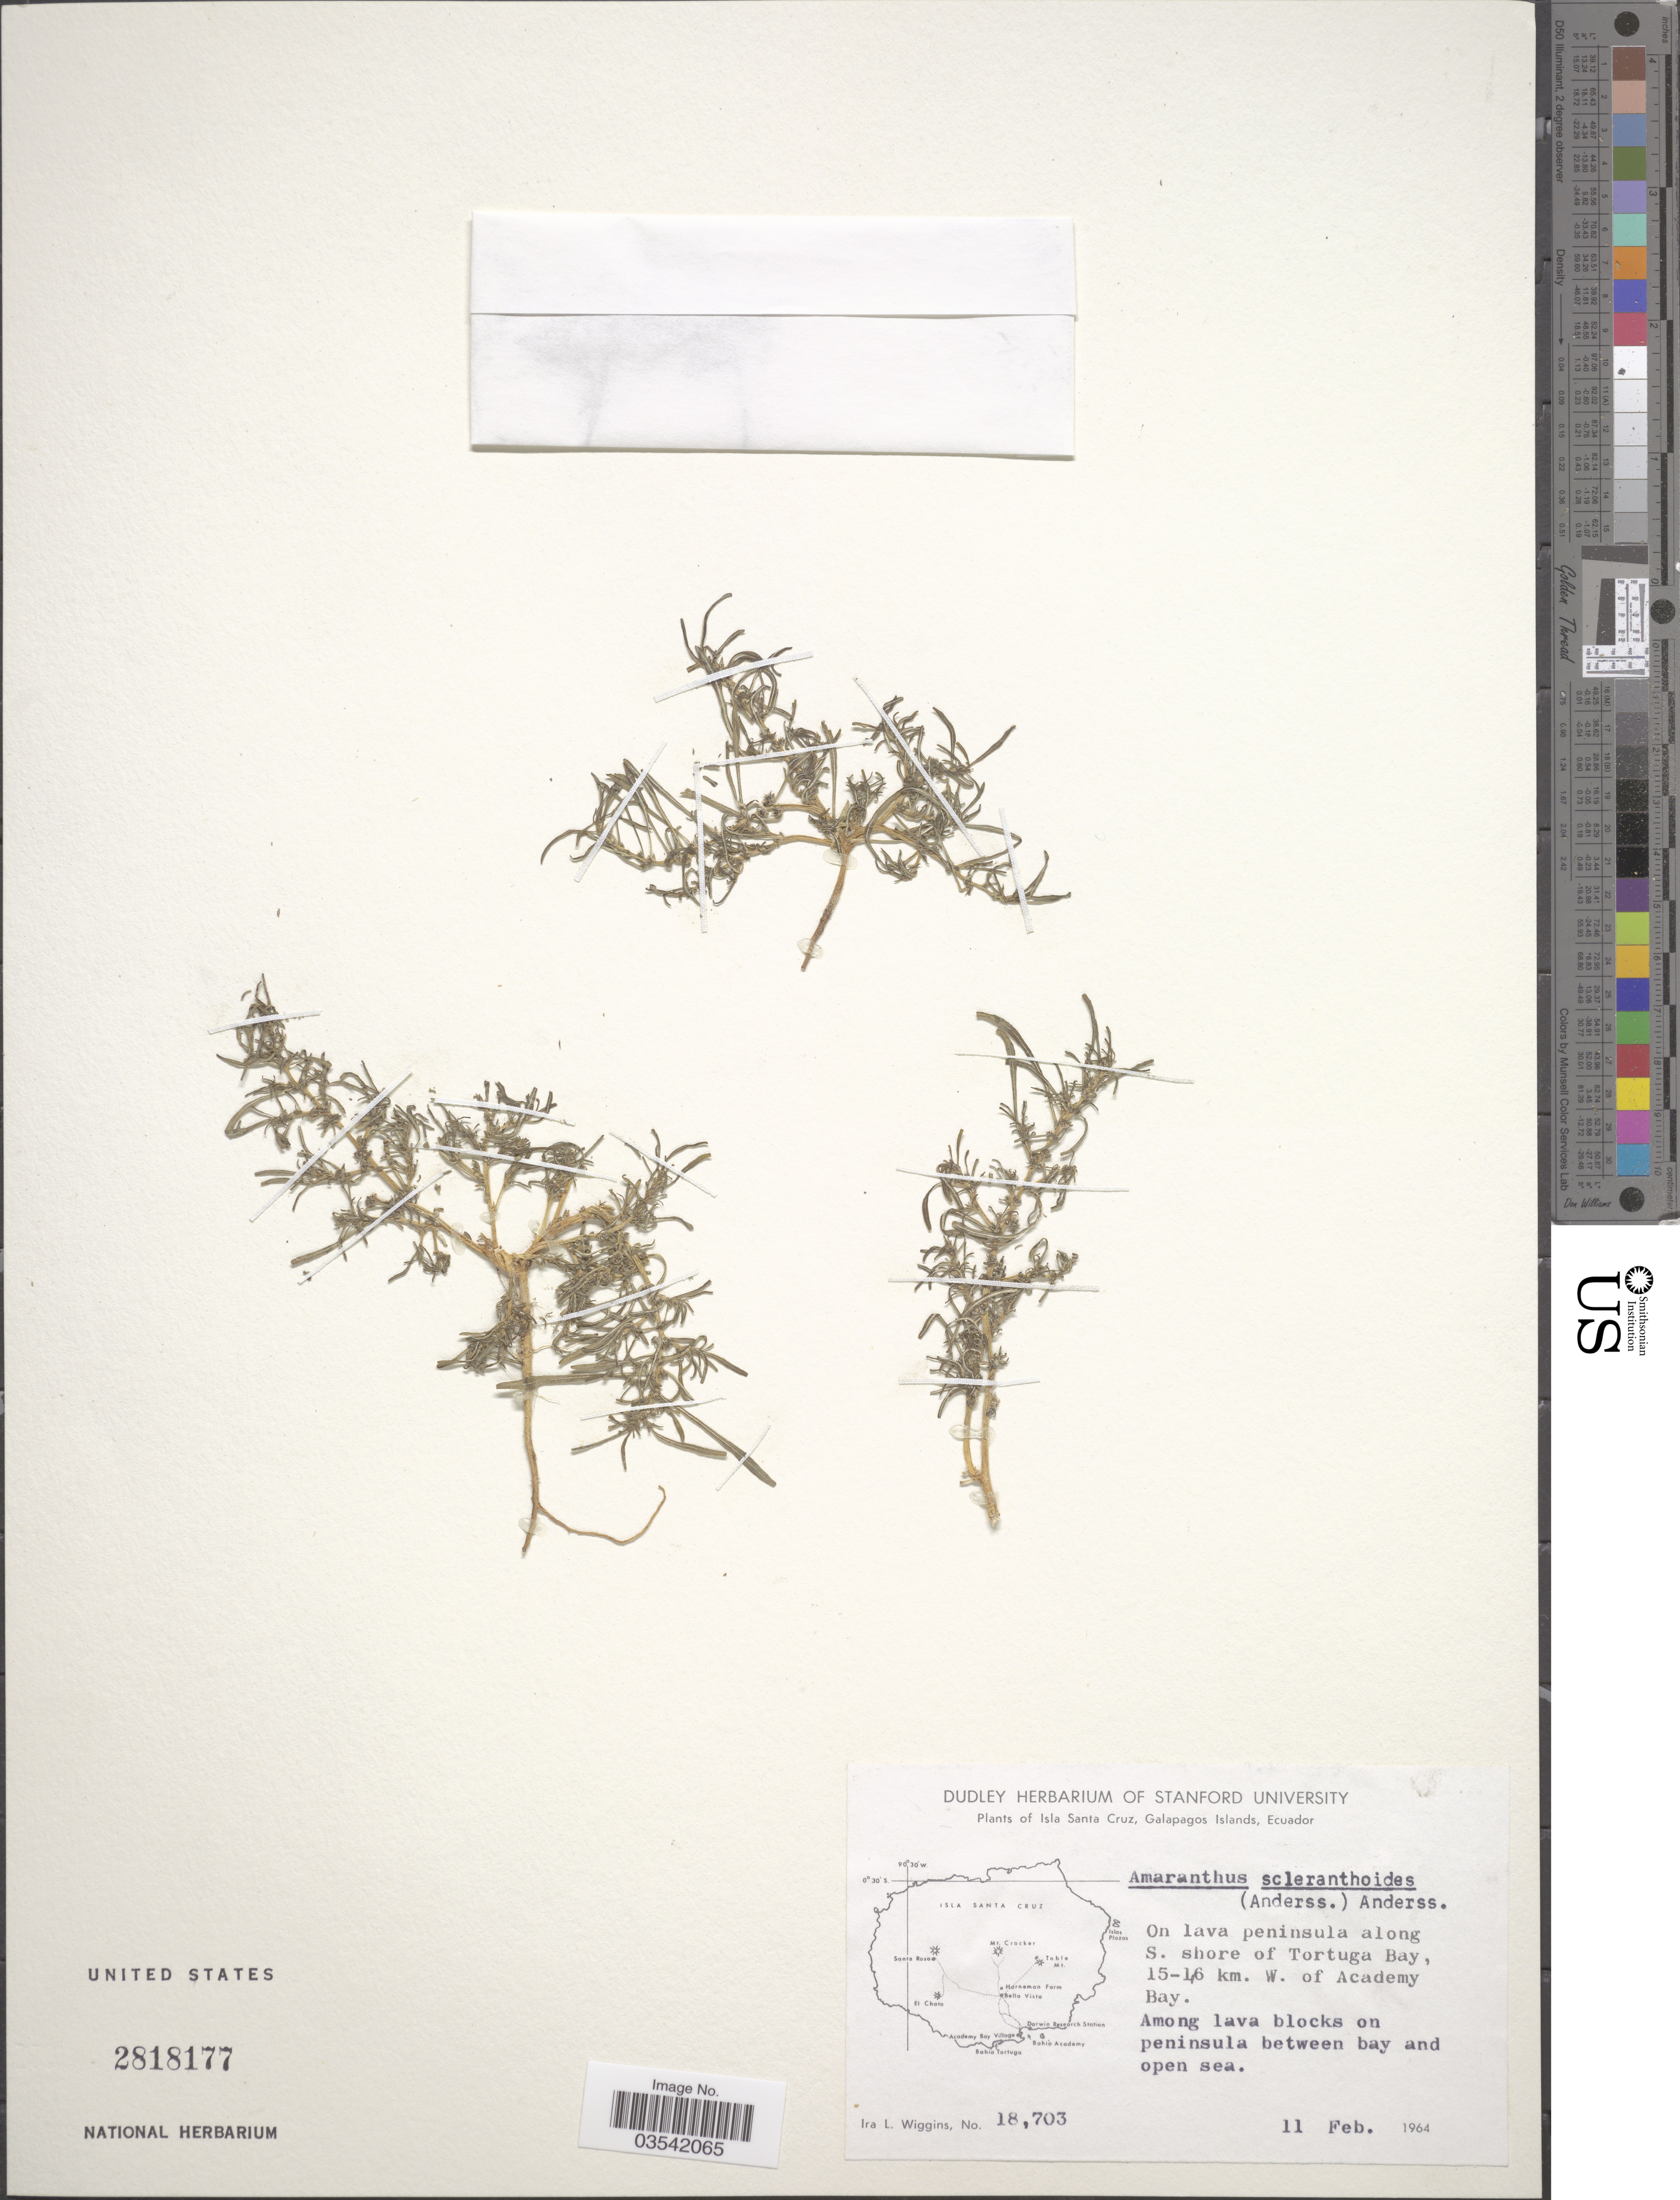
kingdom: Plantae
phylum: Tracheophyta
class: Magnoliopsida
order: Caryophyllales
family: Amaranthaceae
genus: Amaranthus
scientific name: Amaranthus sclerantoides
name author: (Andersson) Andersson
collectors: I. L. Wiggins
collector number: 18703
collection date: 1964-02-11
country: Ecuador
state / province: Colón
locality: Isla Santa Cruz, Galapagos Islands. Along S. shore of Tortuga Bay, 15-16 km. W. of Academy Bay.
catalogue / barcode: US 2818177